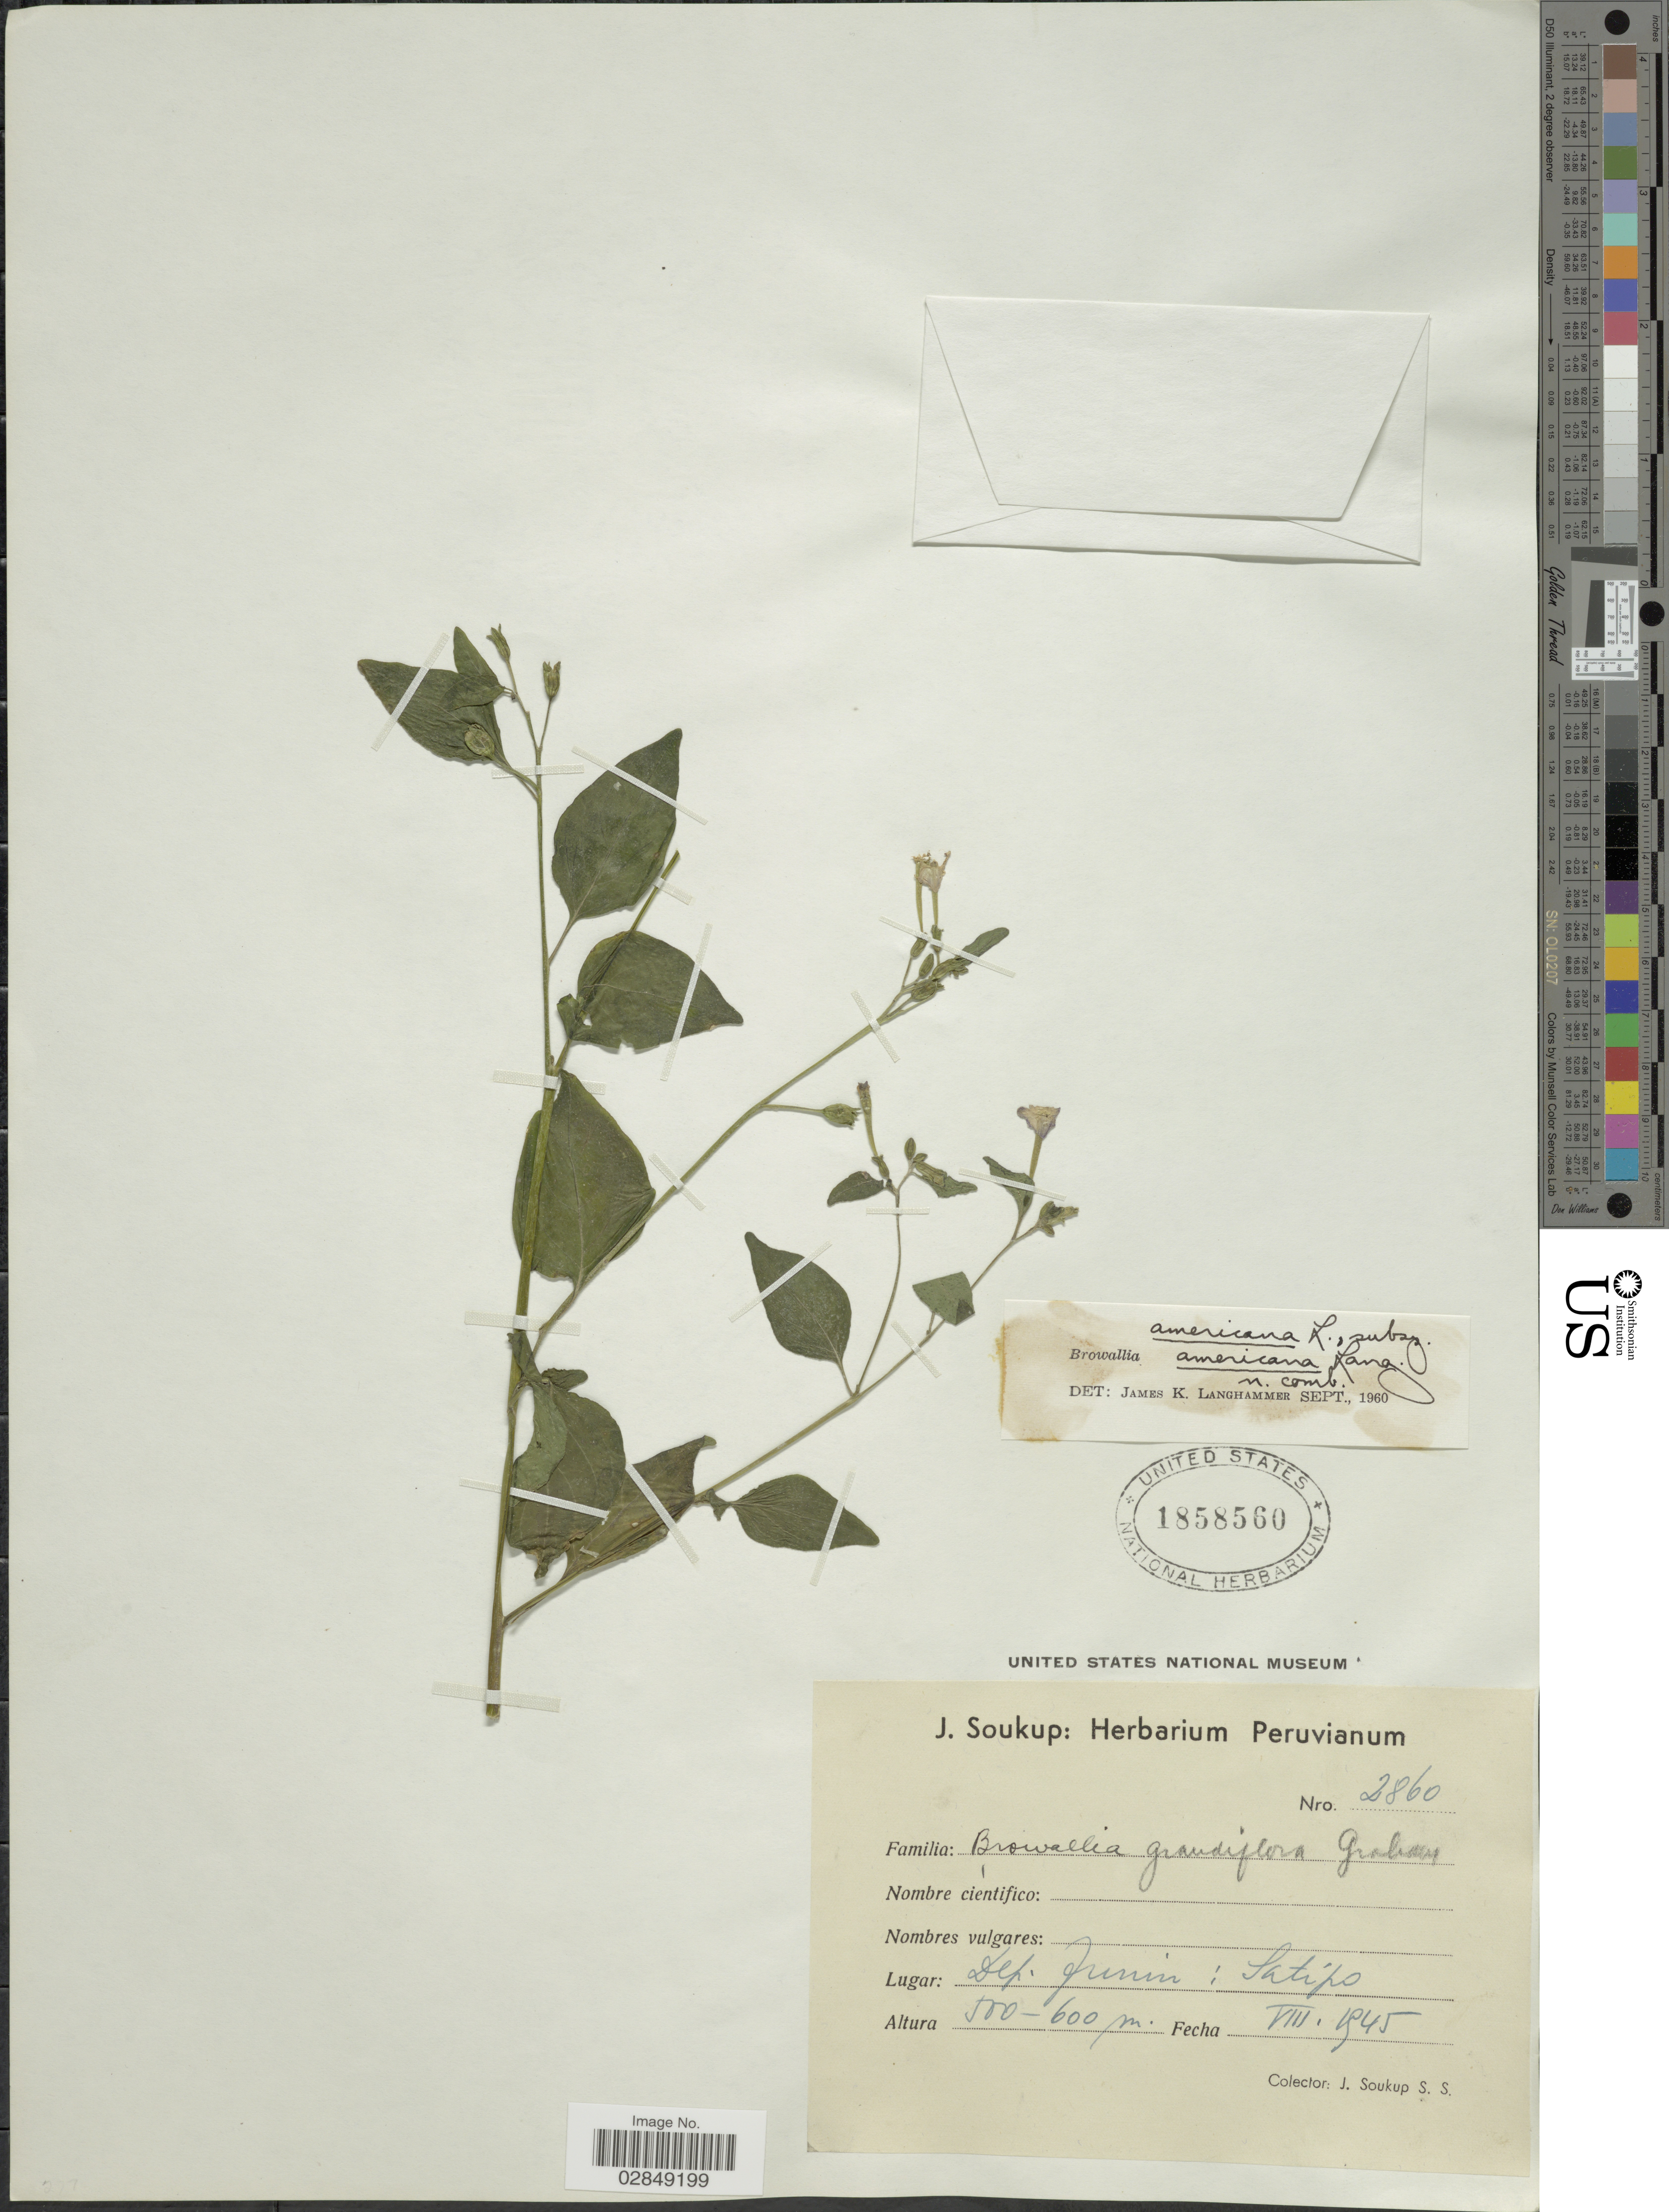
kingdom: Plantae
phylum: Tracheophyta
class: Magnoliopsida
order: Solanales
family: Solanaceae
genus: Browallia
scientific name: Browallia americana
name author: L.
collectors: J. Soukup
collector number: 2860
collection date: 1945-08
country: Peru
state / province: Junín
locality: Dep. Junin: Satipo.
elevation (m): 500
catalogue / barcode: US 1858560